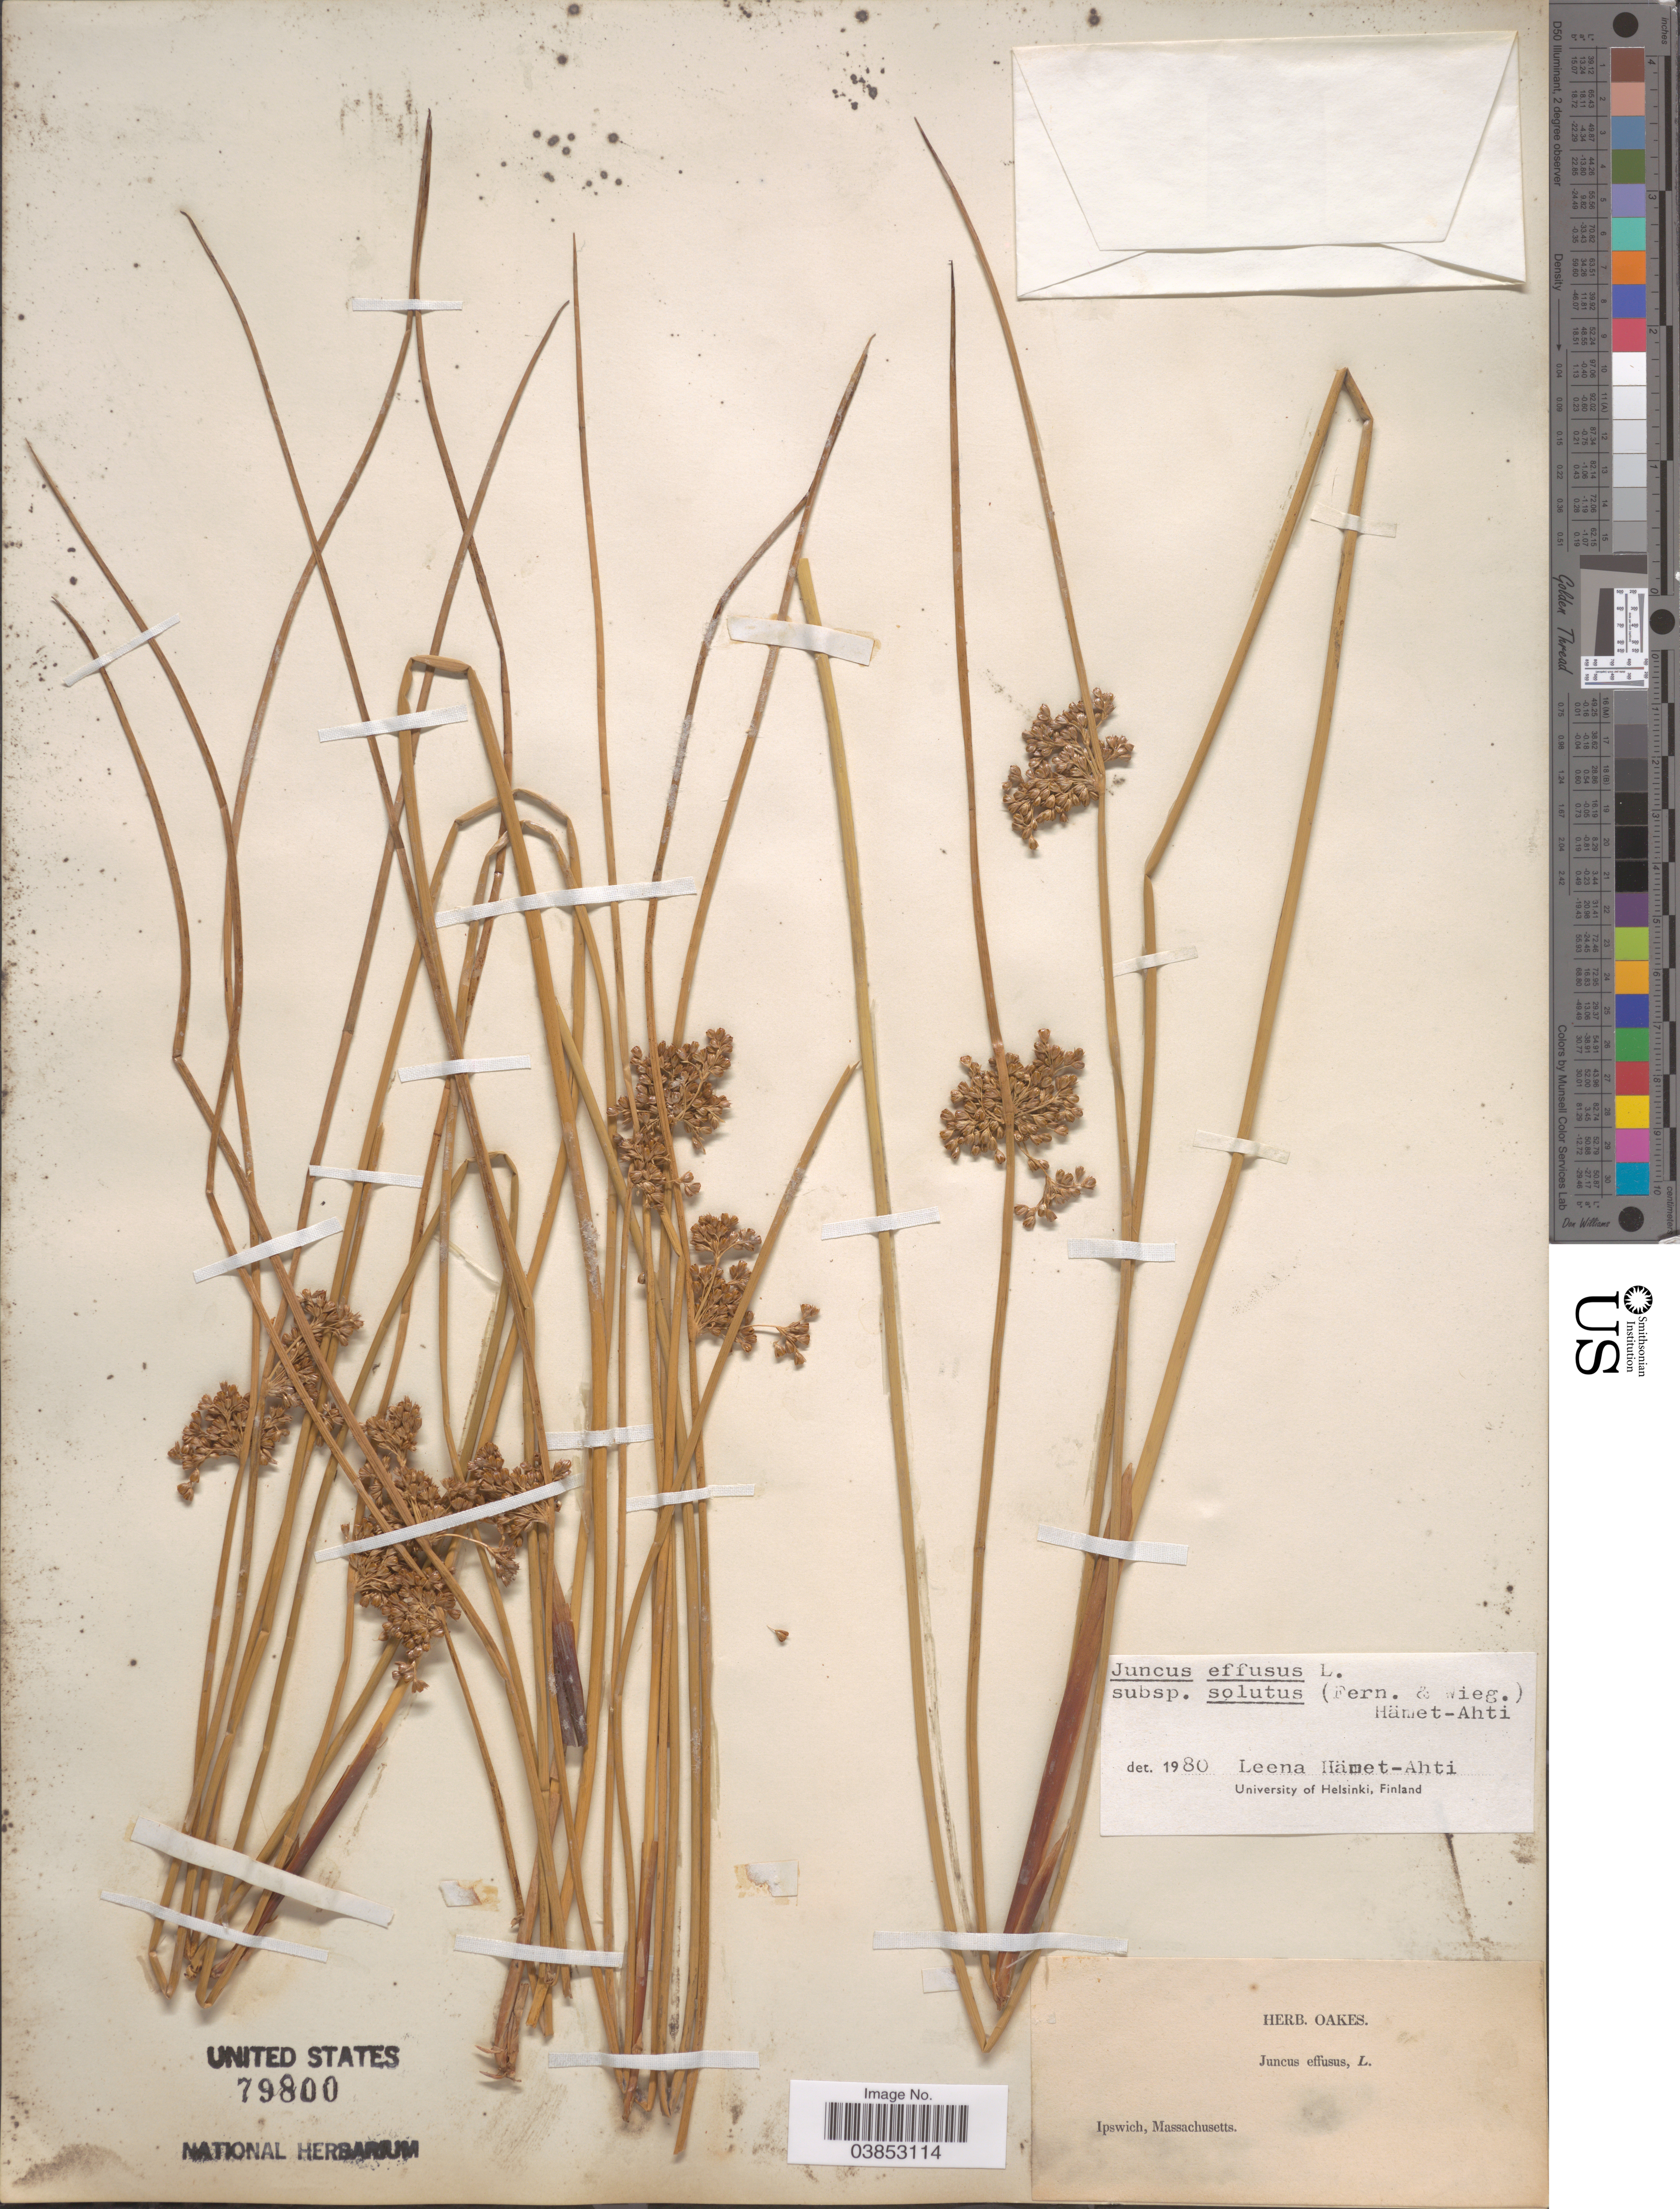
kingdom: Plantae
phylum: Tracheophyta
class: Liliopsida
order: Poales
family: Juncaceae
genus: Juncus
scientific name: Juncus effusus var. solutus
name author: Fernald & Wiegand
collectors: ex herb. Oakes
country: United States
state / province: Massachusetts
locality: Ipswich.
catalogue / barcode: US 79800